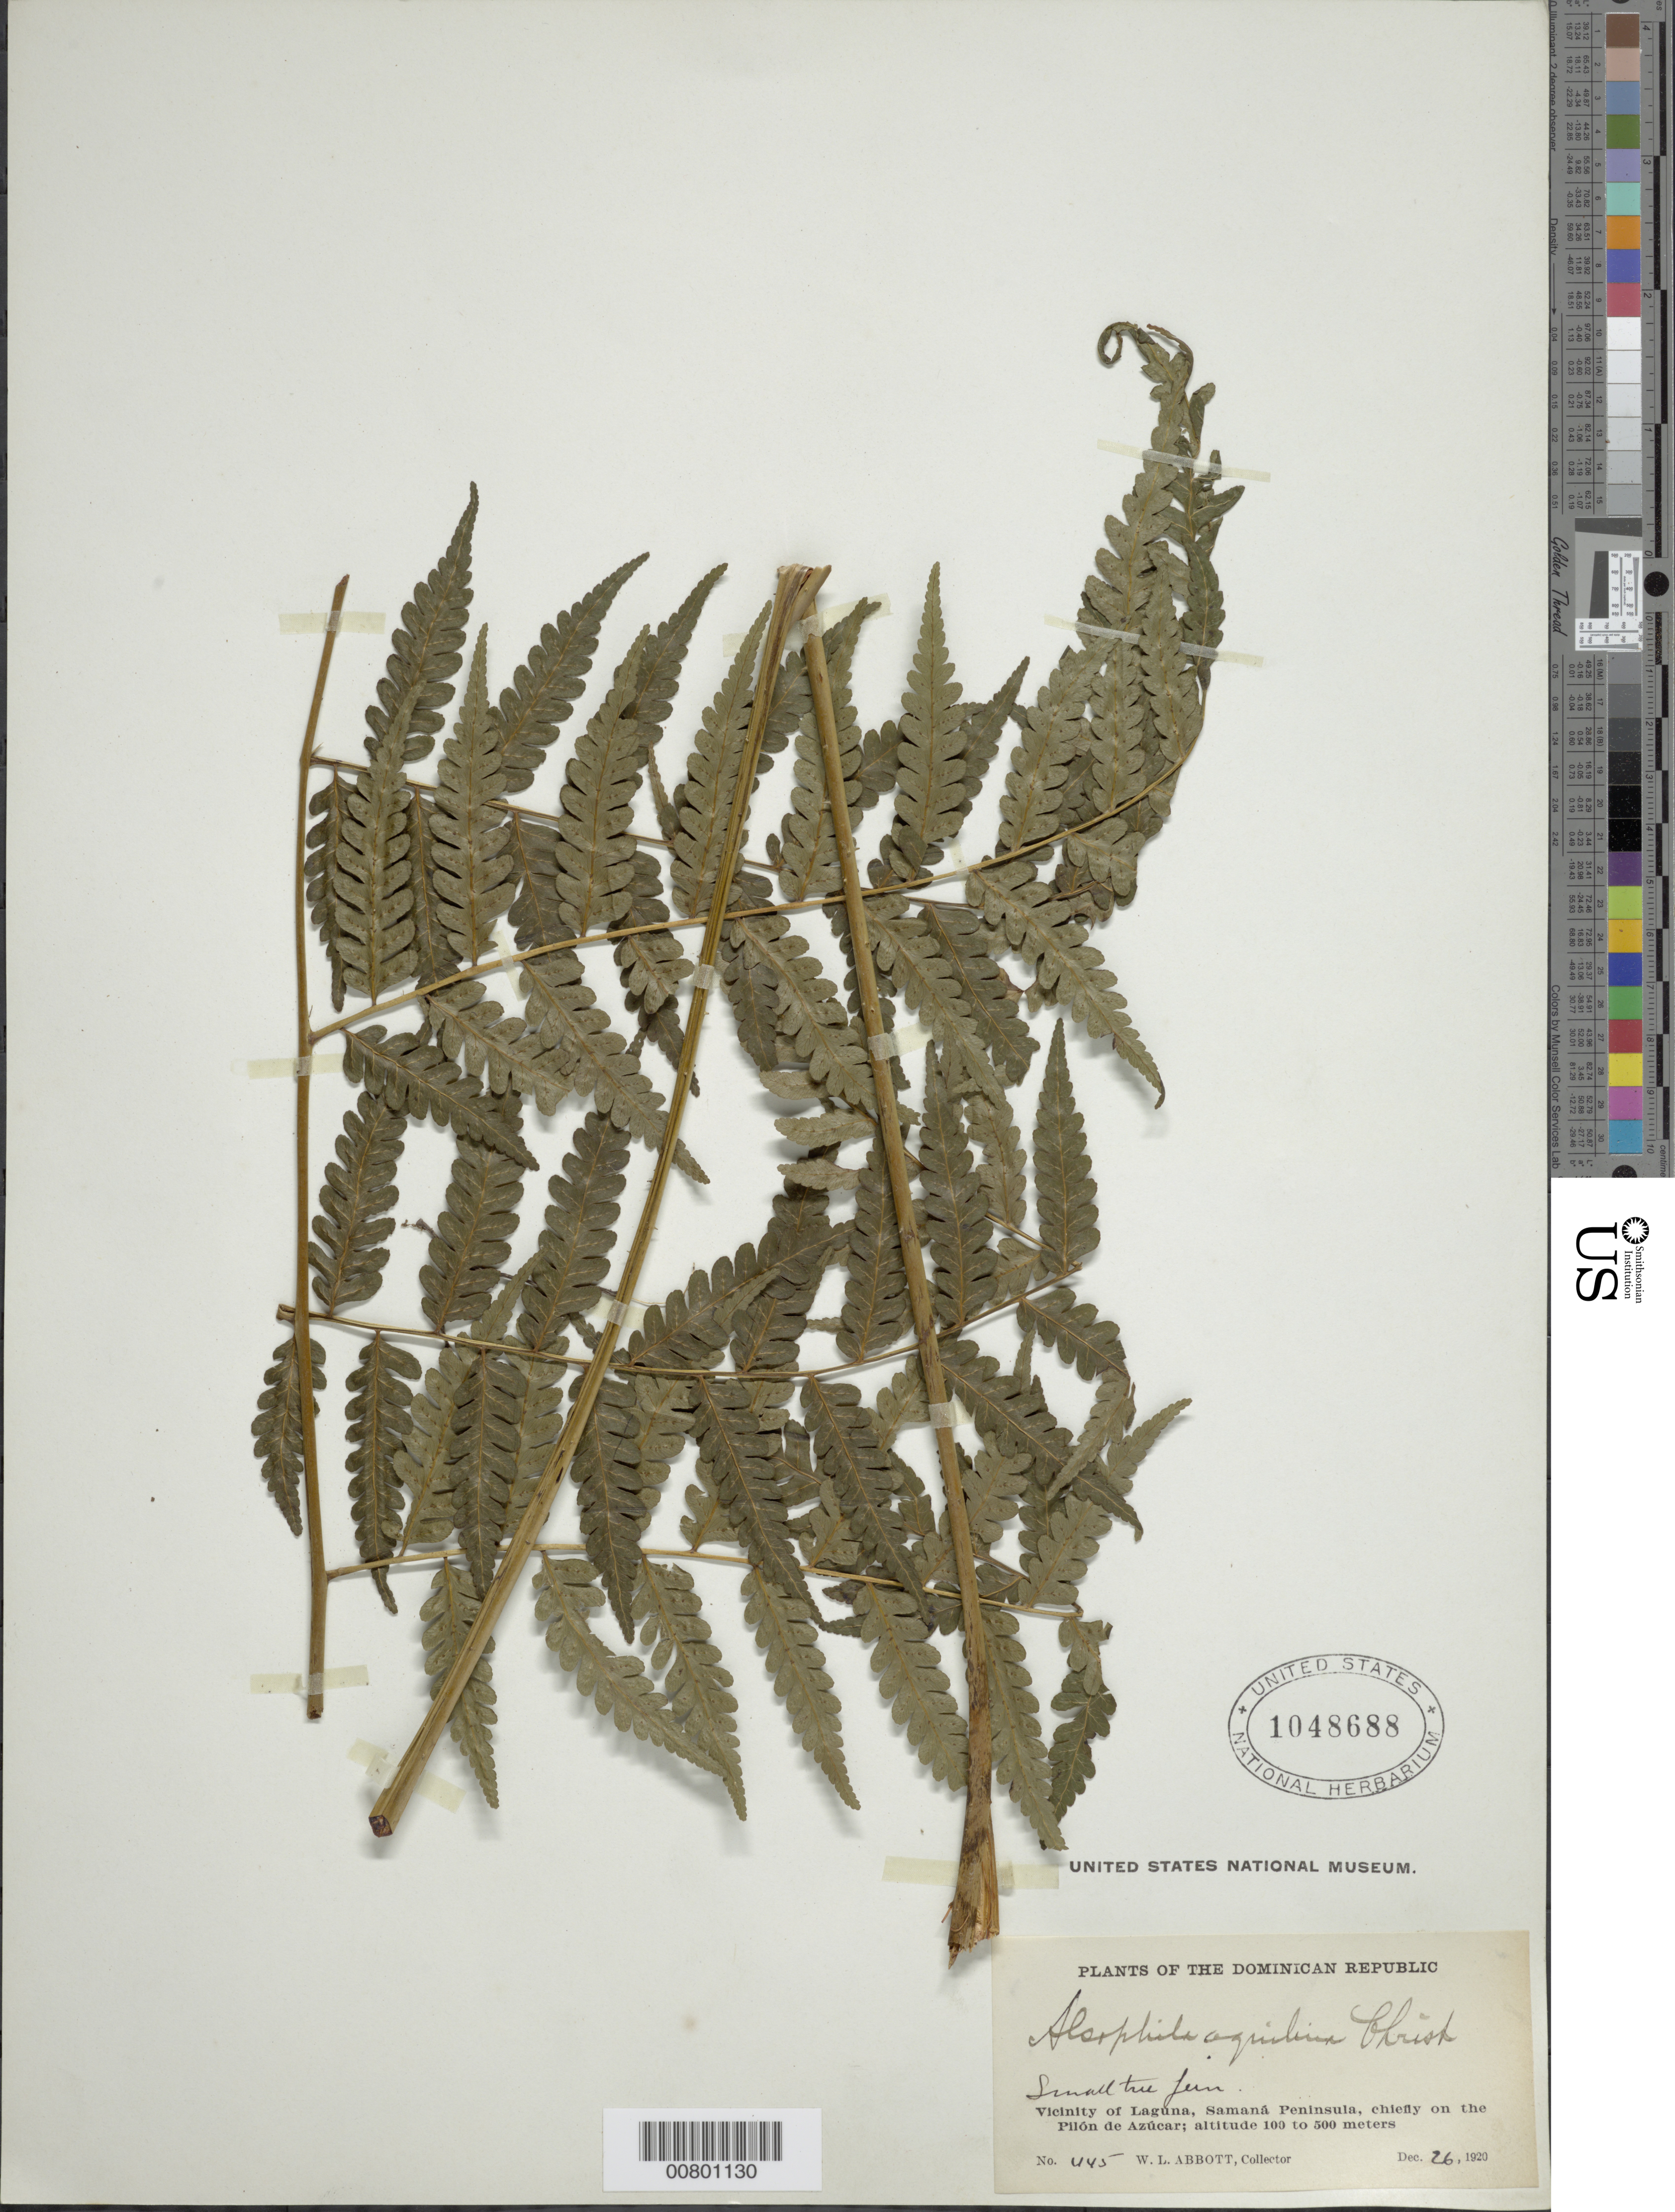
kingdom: Plantae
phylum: Tracheophyta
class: Polypodiopsida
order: Cyatheales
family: Cyatheaceae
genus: Cyathea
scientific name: Cyathea parvula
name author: (Jenman) Domin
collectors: W. L. Abbott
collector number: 445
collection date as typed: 26 Dec 1920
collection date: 1920-12-26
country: Dominican Republic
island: Hispaniola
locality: Laguna, Samaná Peninsula, chiefly on the Pilón de Azúcar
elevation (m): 100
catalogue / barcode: US 1048688